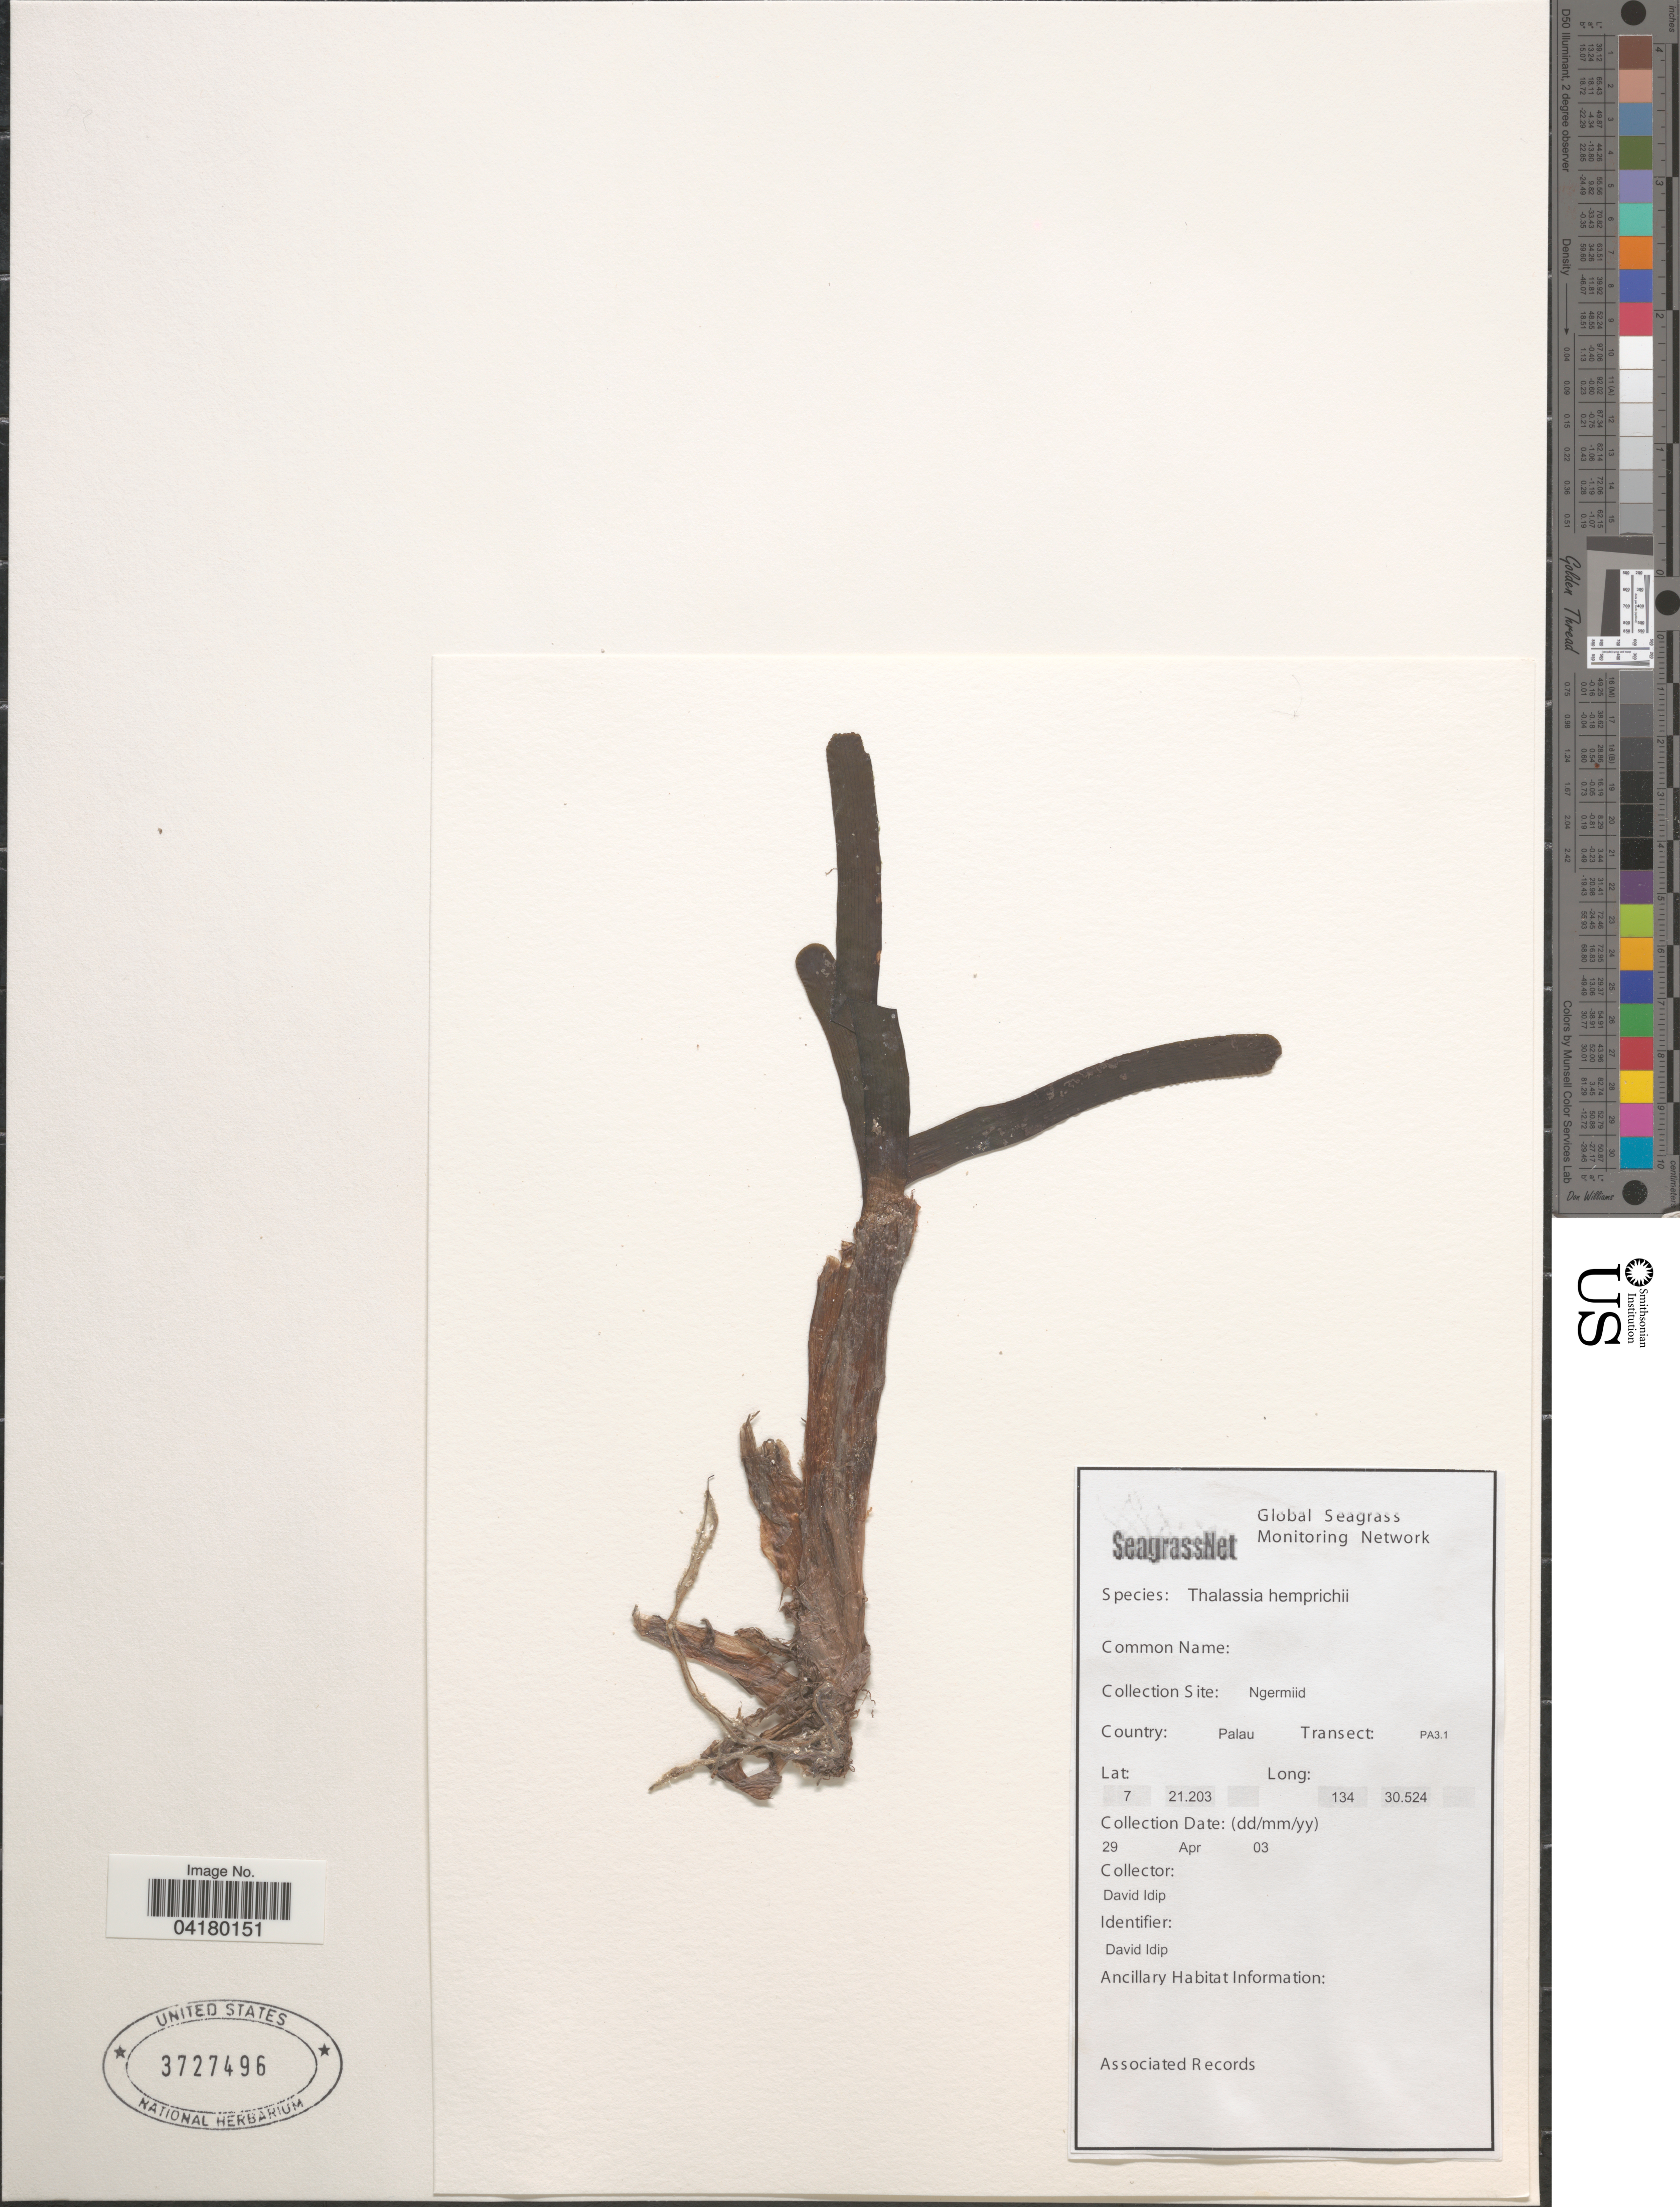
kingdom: Plantae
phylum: Tracheophyta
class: Liliopsida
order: Alismatales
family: Hydrocharitaceae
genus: Thalassia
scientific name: Thalassia hemprichii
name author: Asch.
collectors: D. Idip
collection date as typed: Transcribed d/m/y: 29/4/3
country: Palau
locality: Collection Site: Ngermiid. Country: Palau. Transect: PA3.1.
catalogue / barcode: US 3727496